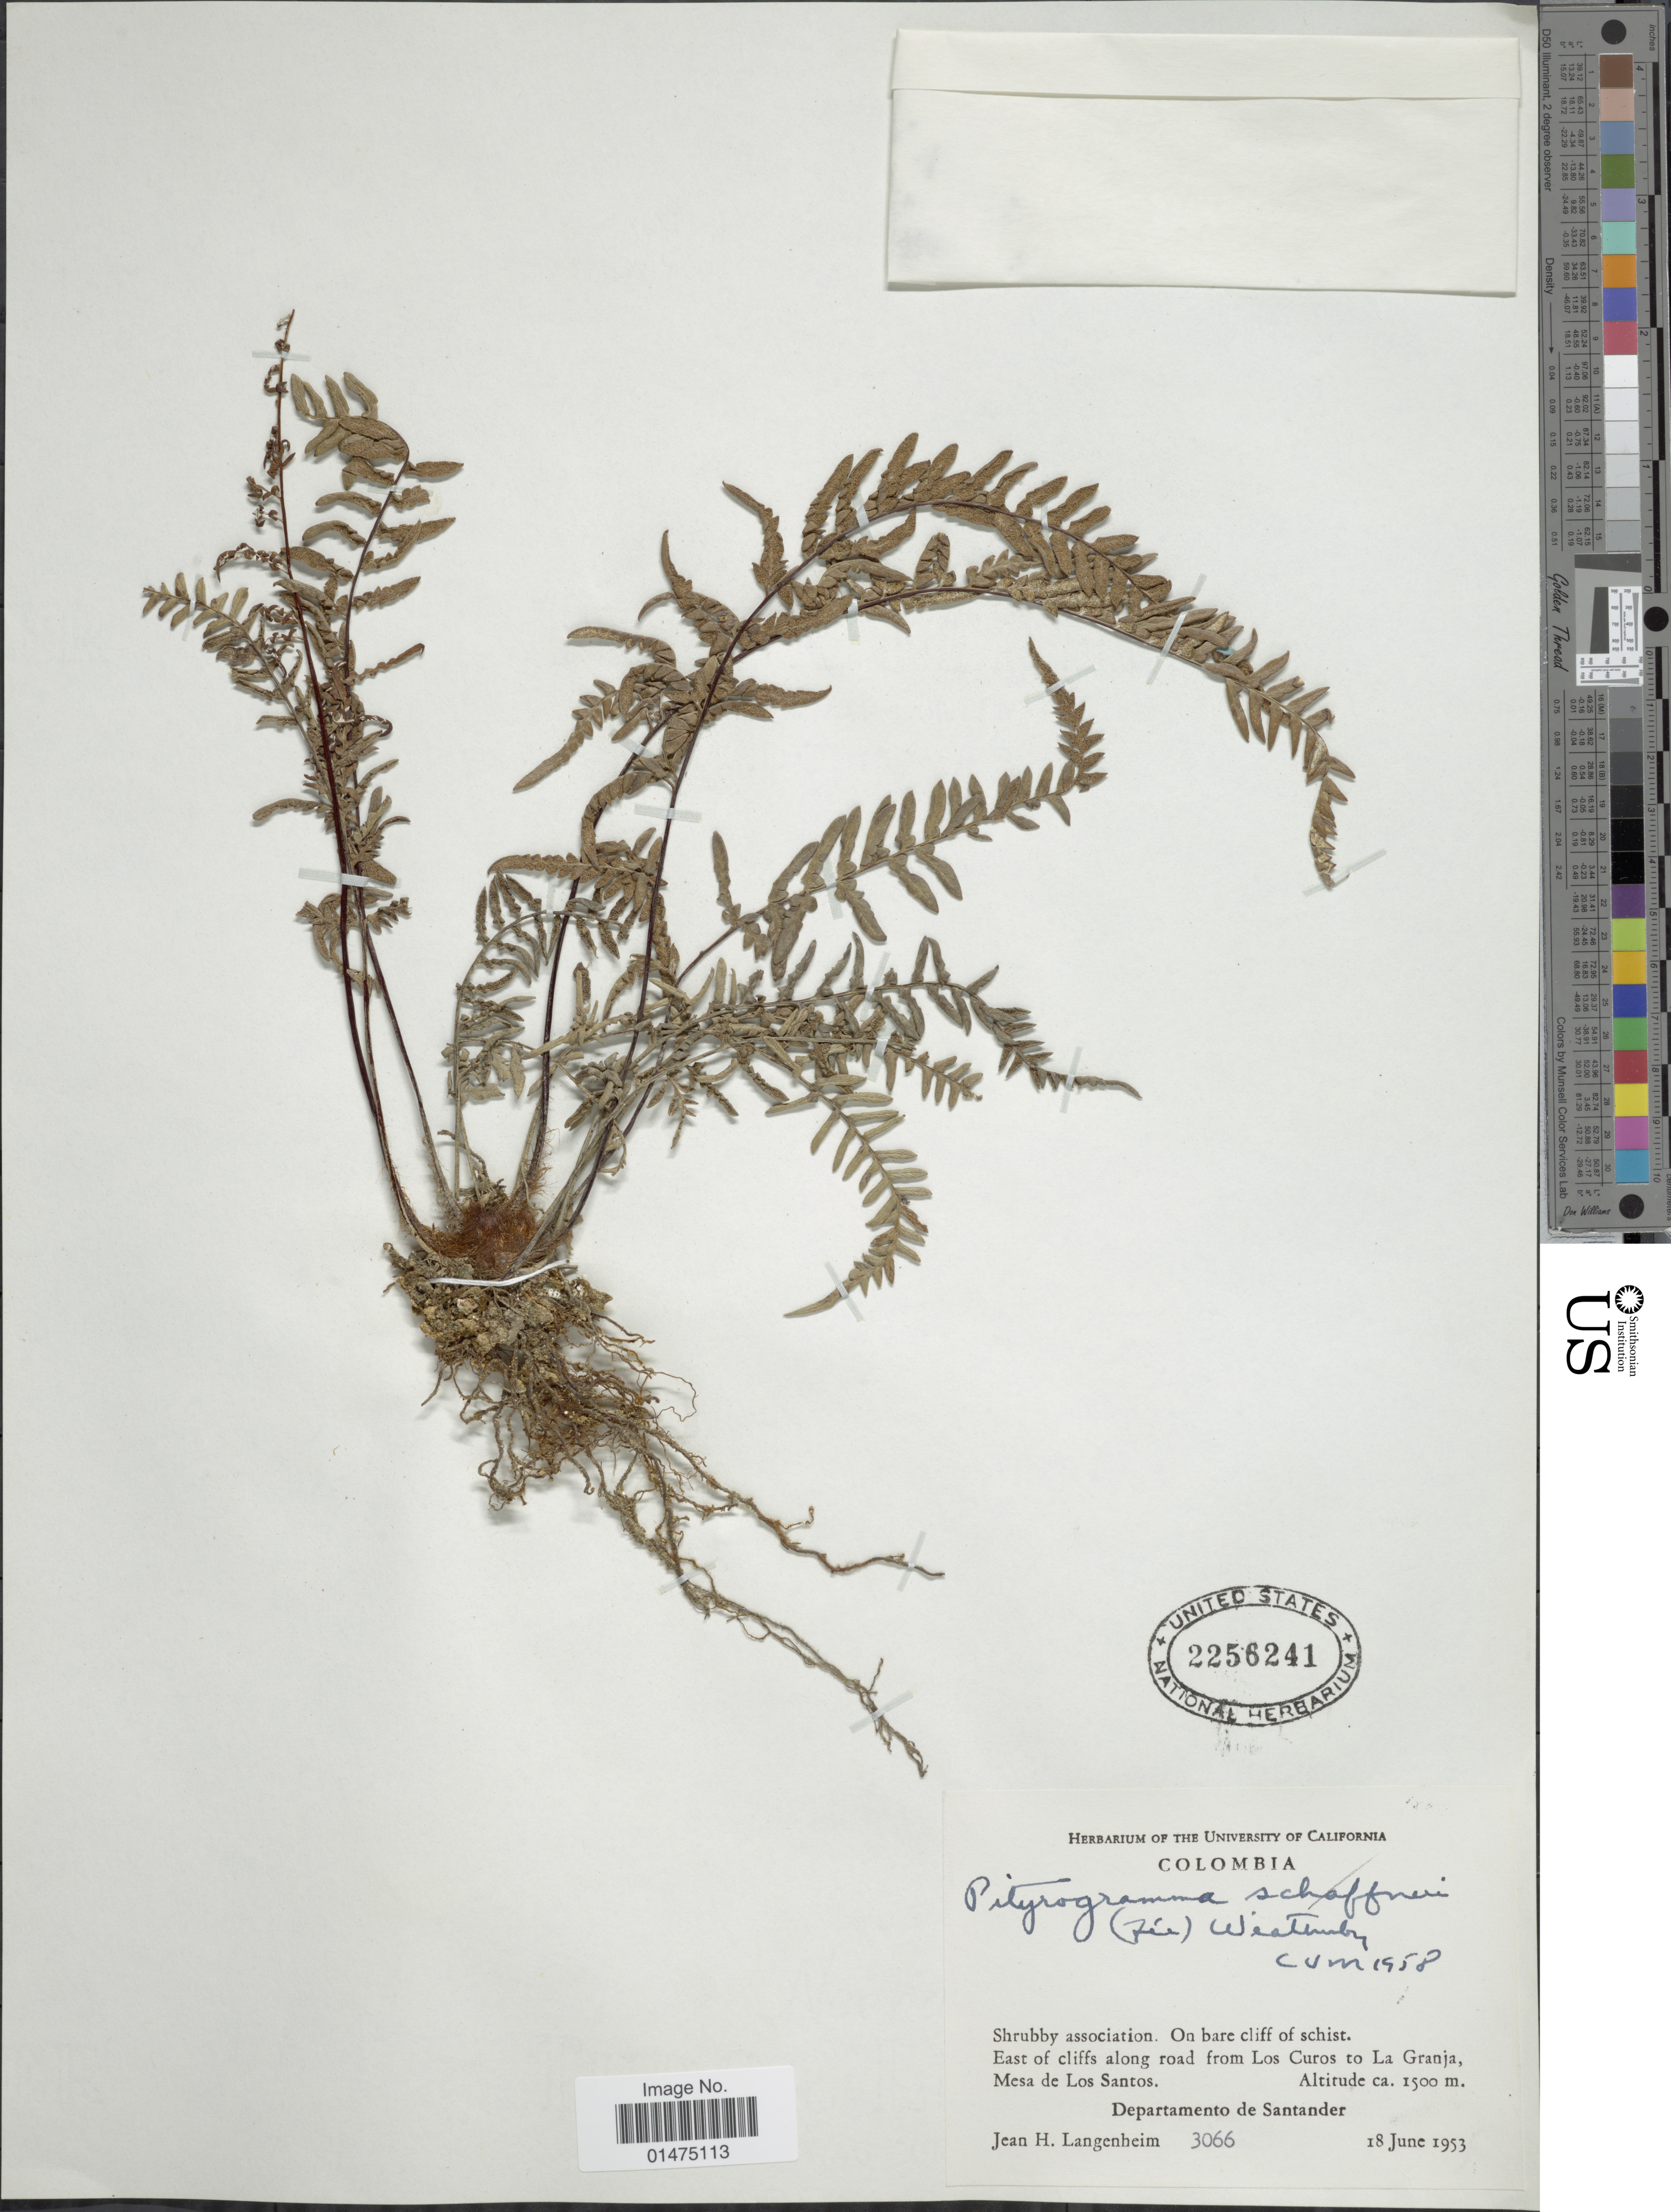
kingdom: Plantae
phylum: Tracheophyta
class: Polypodiopsida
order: Polypodiales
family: Pteridaceae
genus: Pityrogramma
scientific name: Pityrogramma tartarea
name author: (Cav.) Maxon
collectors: J. H. Langenheim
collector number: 3066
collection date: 1953-06-18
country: Colombia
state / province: Santander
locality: East cliffs along road from Los Curos to La Granja, Mesa de Los Santos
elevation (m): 1500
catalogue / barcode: US 2256241